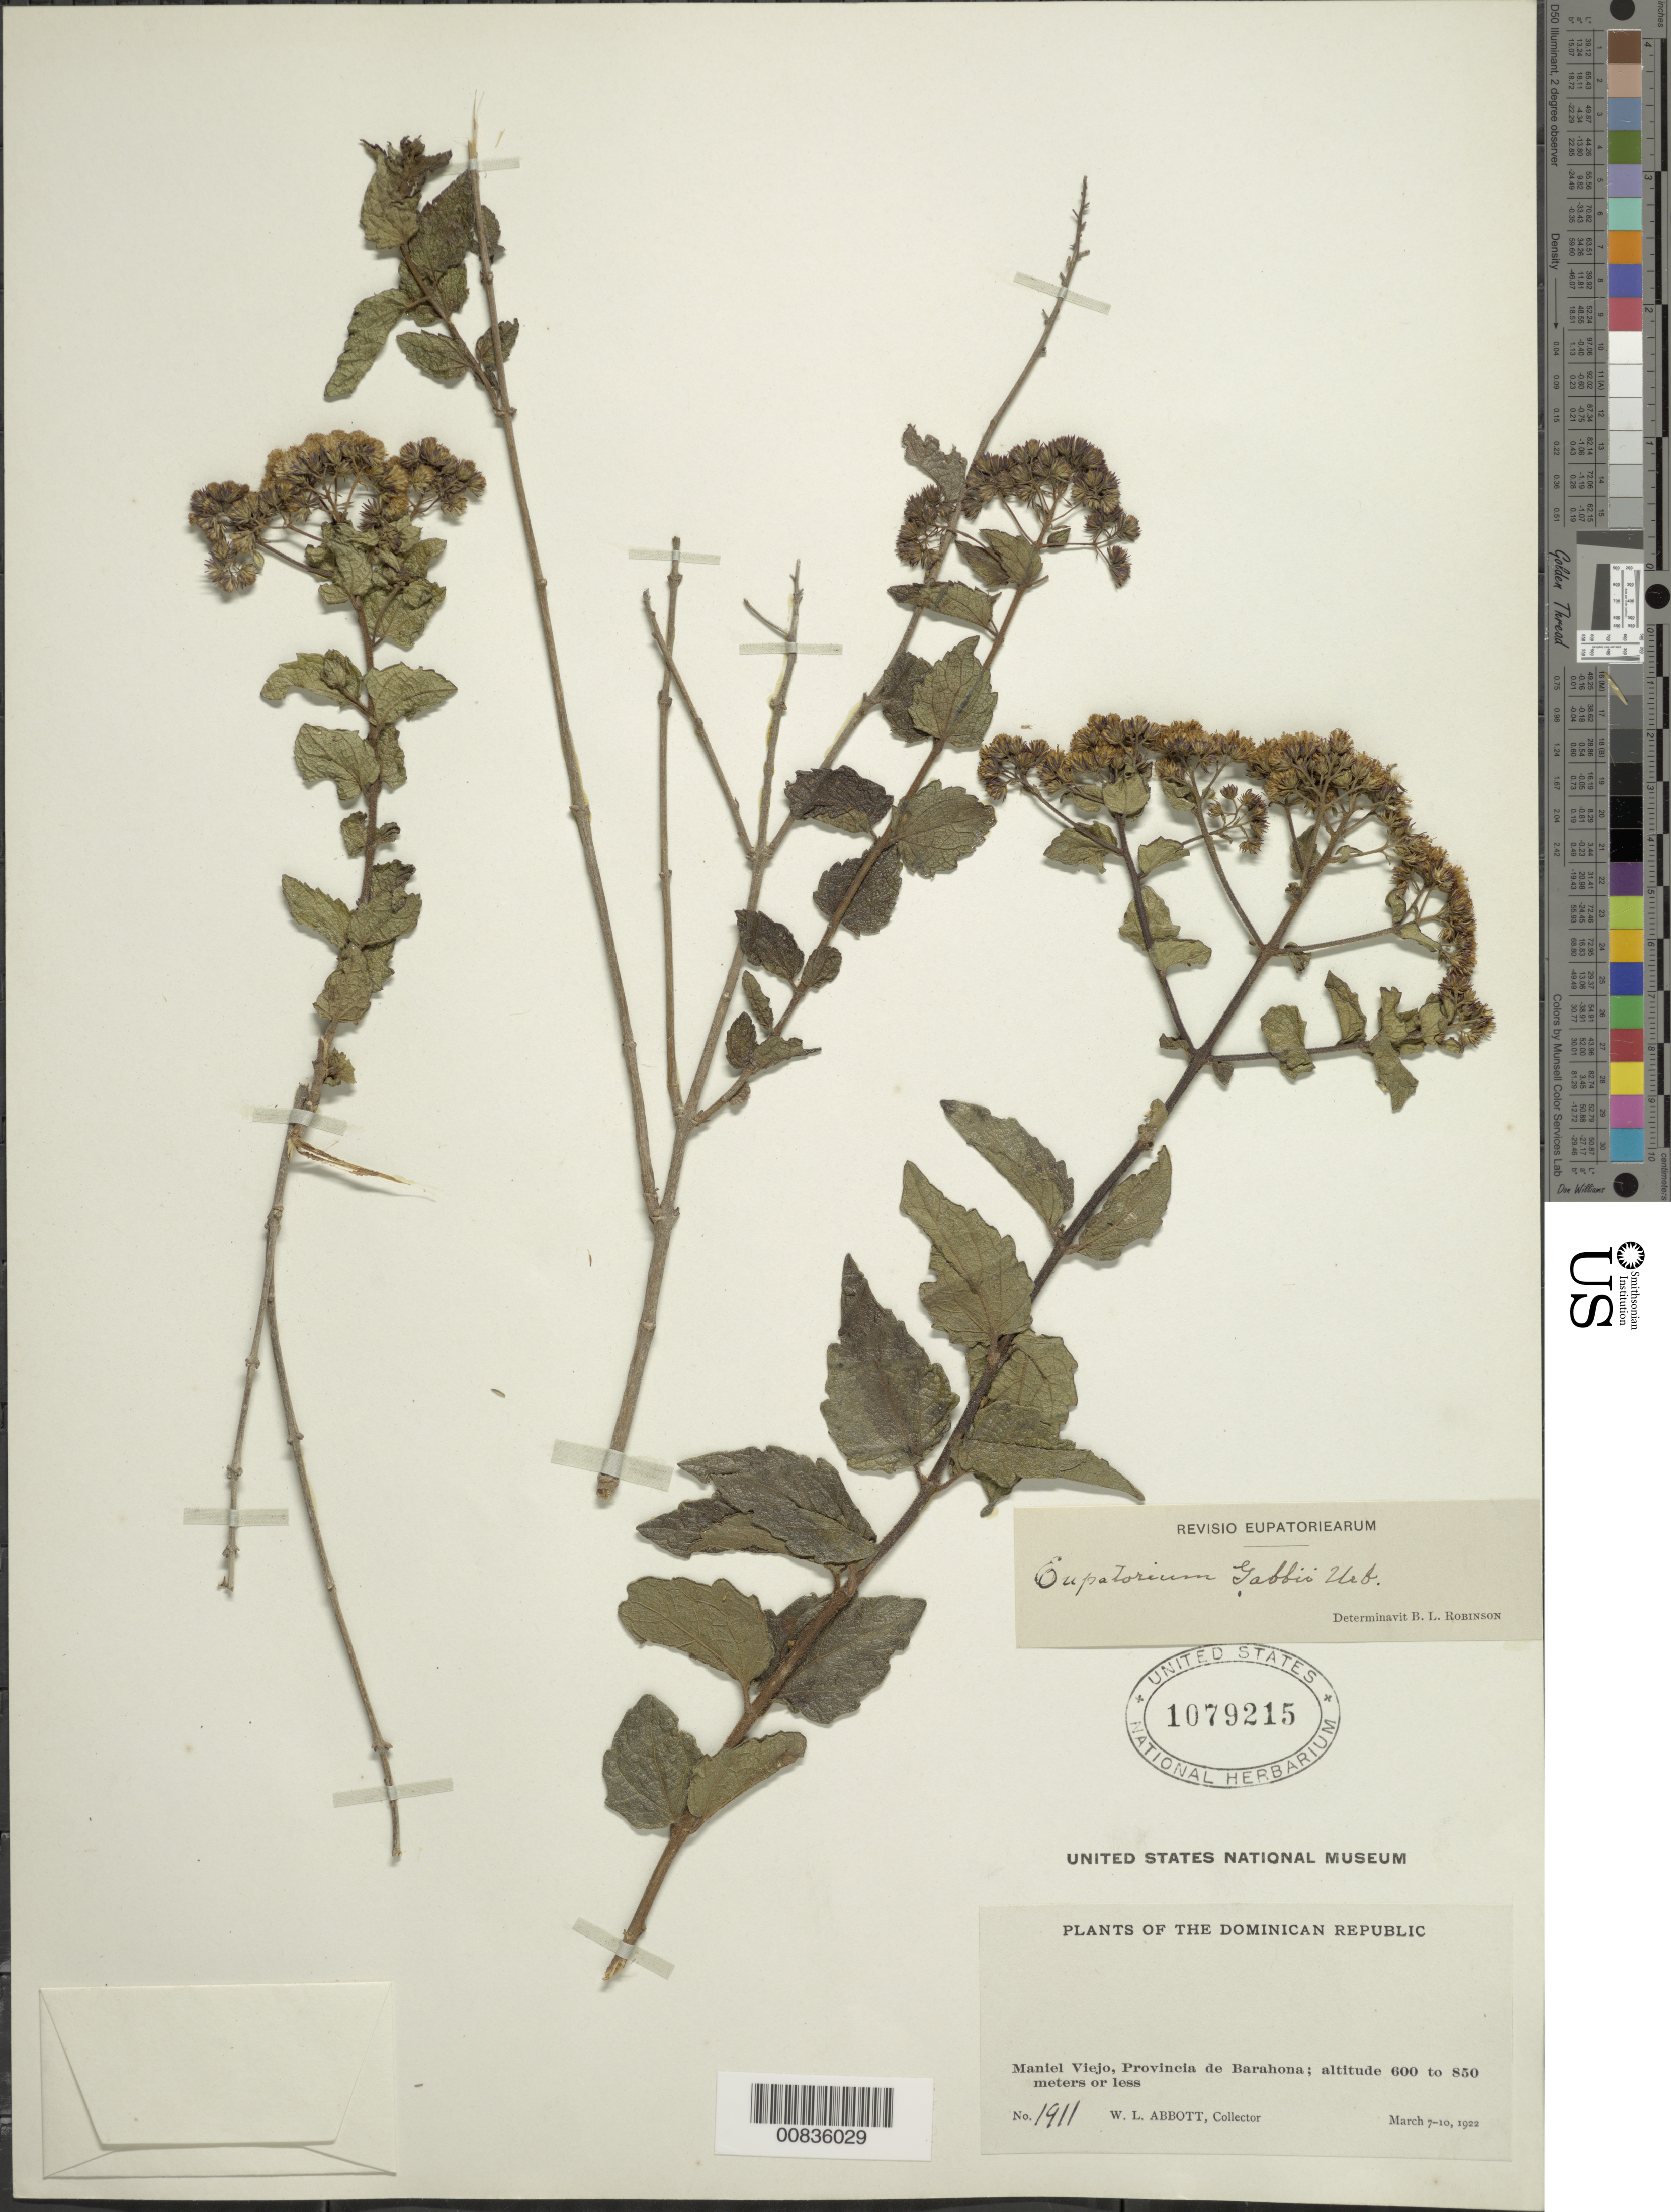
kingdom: Plantae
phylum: Tracheophyta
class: Magnoliopsida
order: Asterales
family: Asteraceae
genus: Koanophyllon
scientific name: Koanophyllon flavidulum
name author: (Urb. & Ekman) R.M. King & H. Rob.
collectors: W. L. Abbott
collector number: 1911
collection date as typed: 07 Mar 1922 to 10 Mar 1922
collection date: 1922-03-07/1922-03-10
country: Dominican Republic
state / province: Barahona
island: Hispaniola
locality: Maniel Viejo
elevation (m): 600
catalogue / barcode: US 1079215